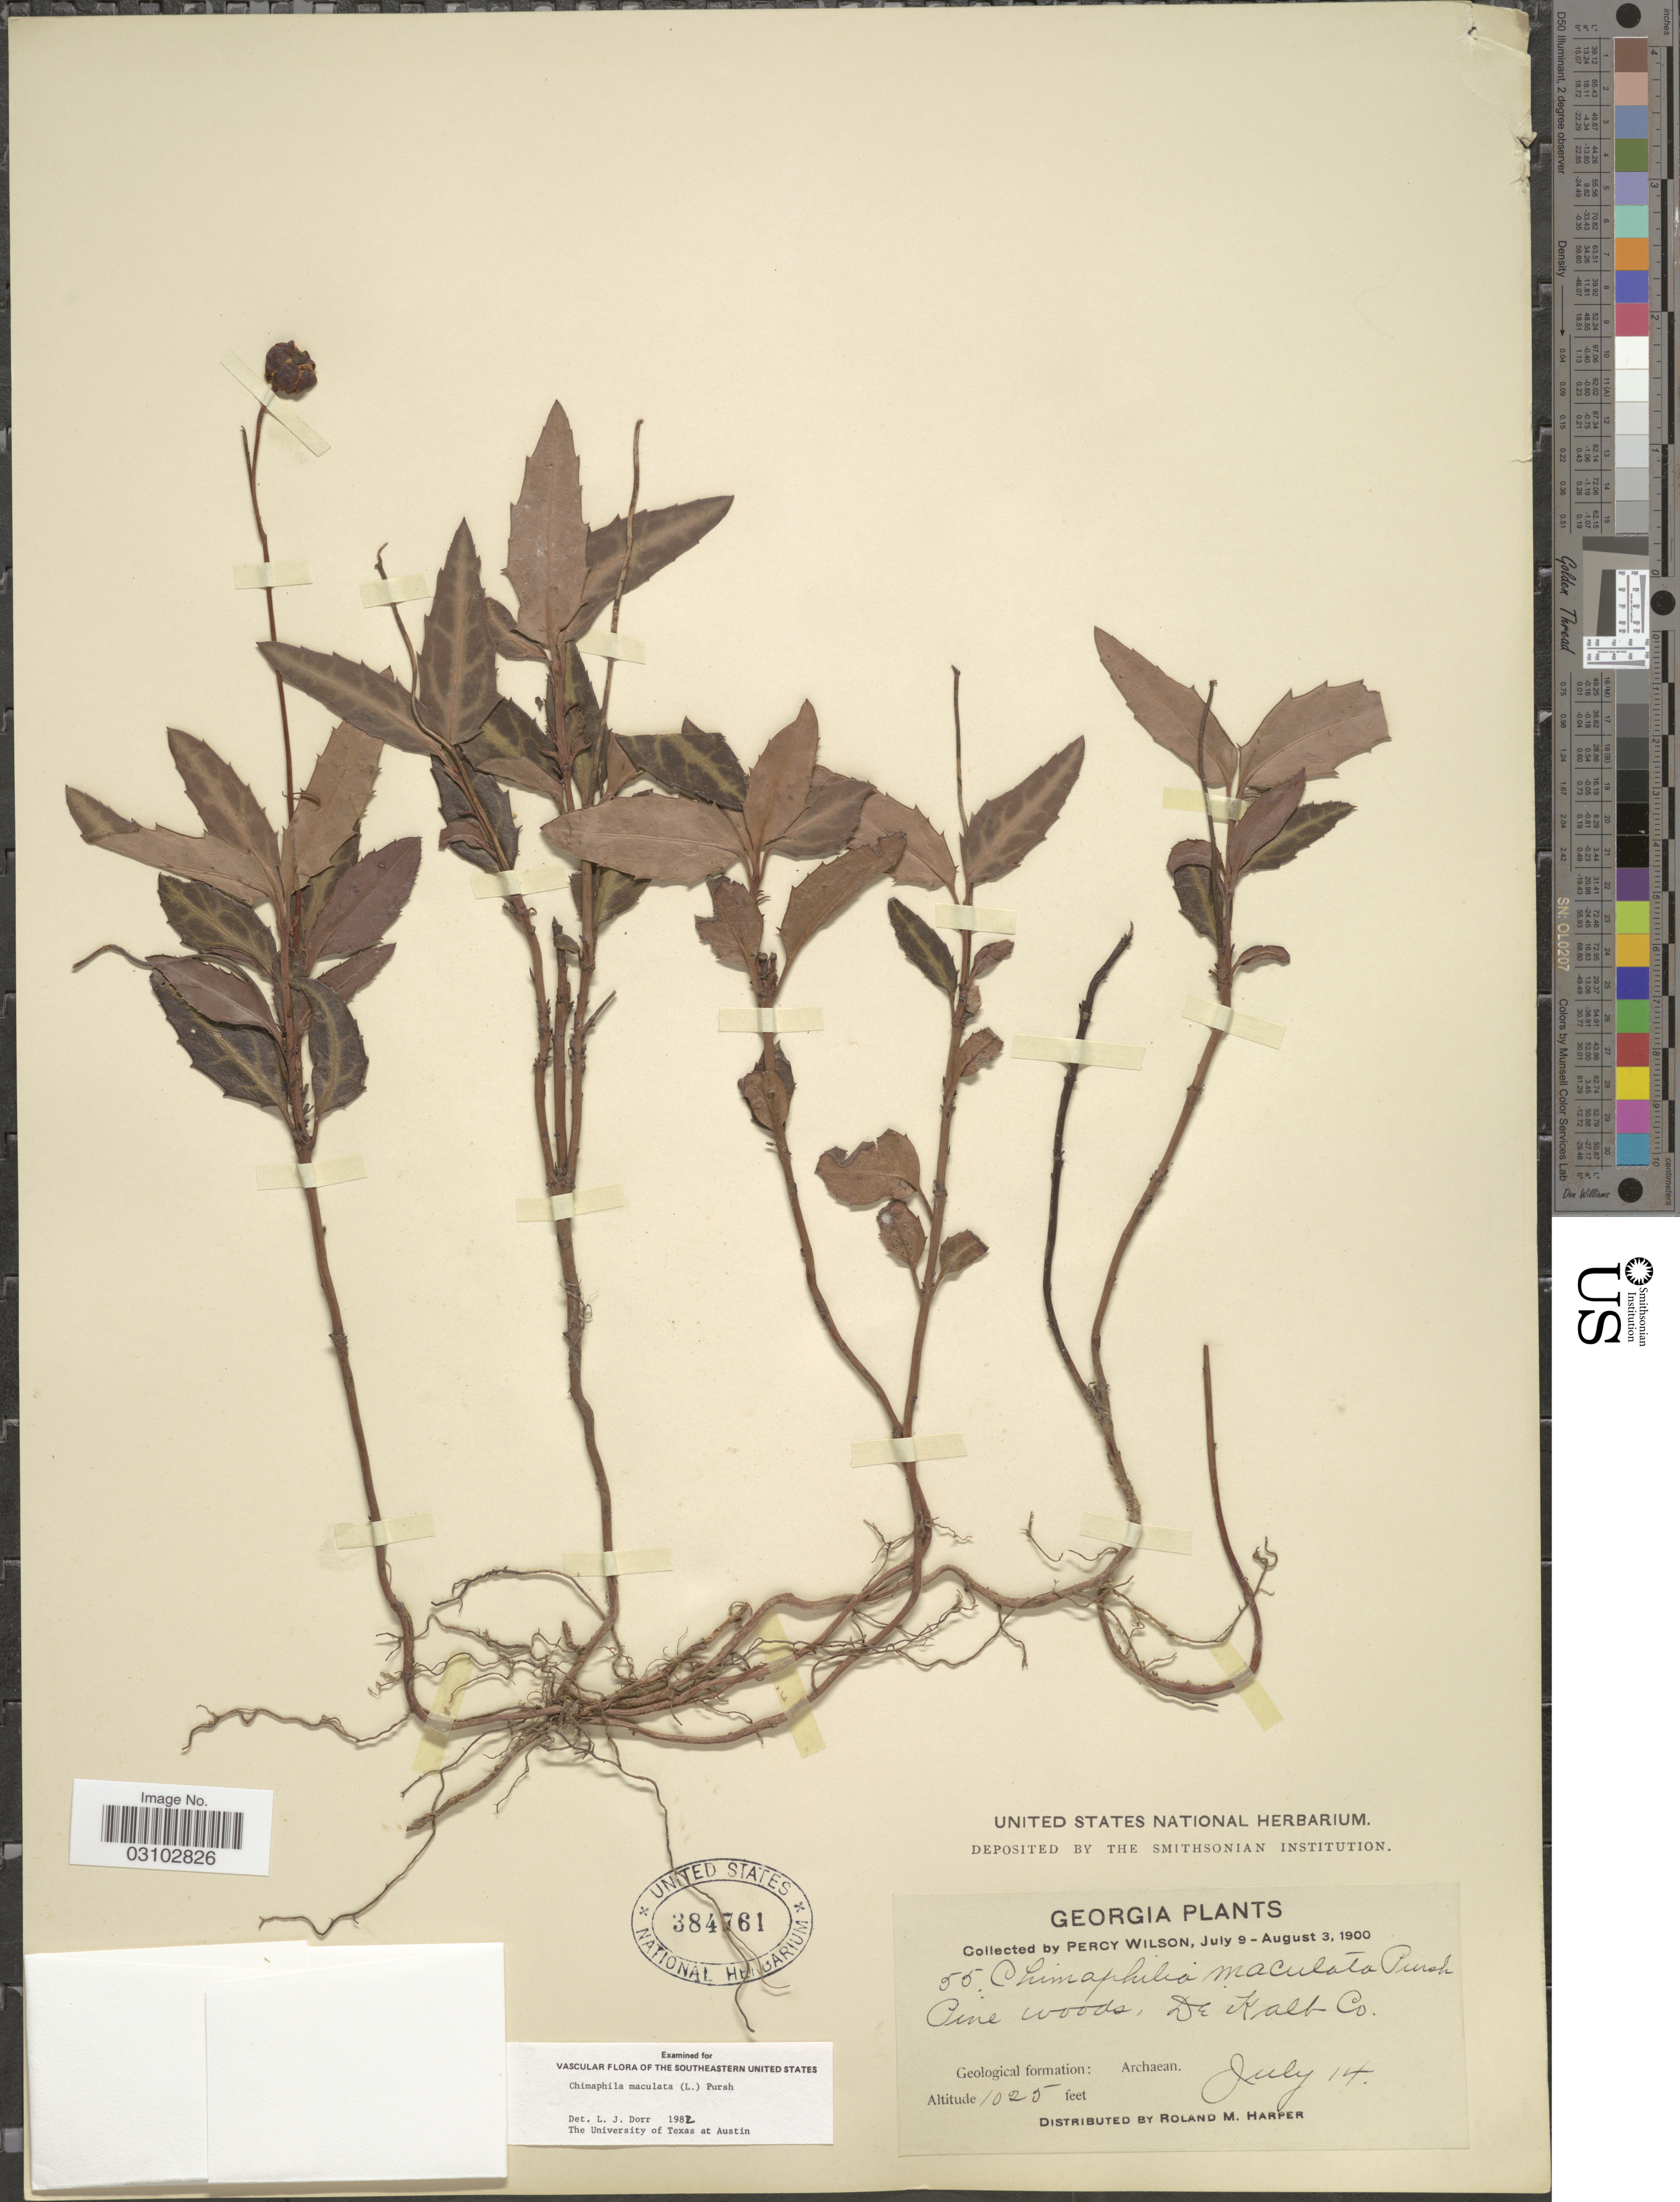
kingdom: Plantae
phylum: Tracheophyta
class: Magnoliopsida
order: Ericales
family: Ericaceae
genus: Chimaphila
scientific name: Chimaphila maculata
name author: (L.) Pursh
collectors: P. Wilson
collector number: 55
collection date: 1900-07-14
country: United States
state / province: Georgia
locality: De Kalb Co. Archaean.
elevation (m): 312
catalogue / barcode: US 384761